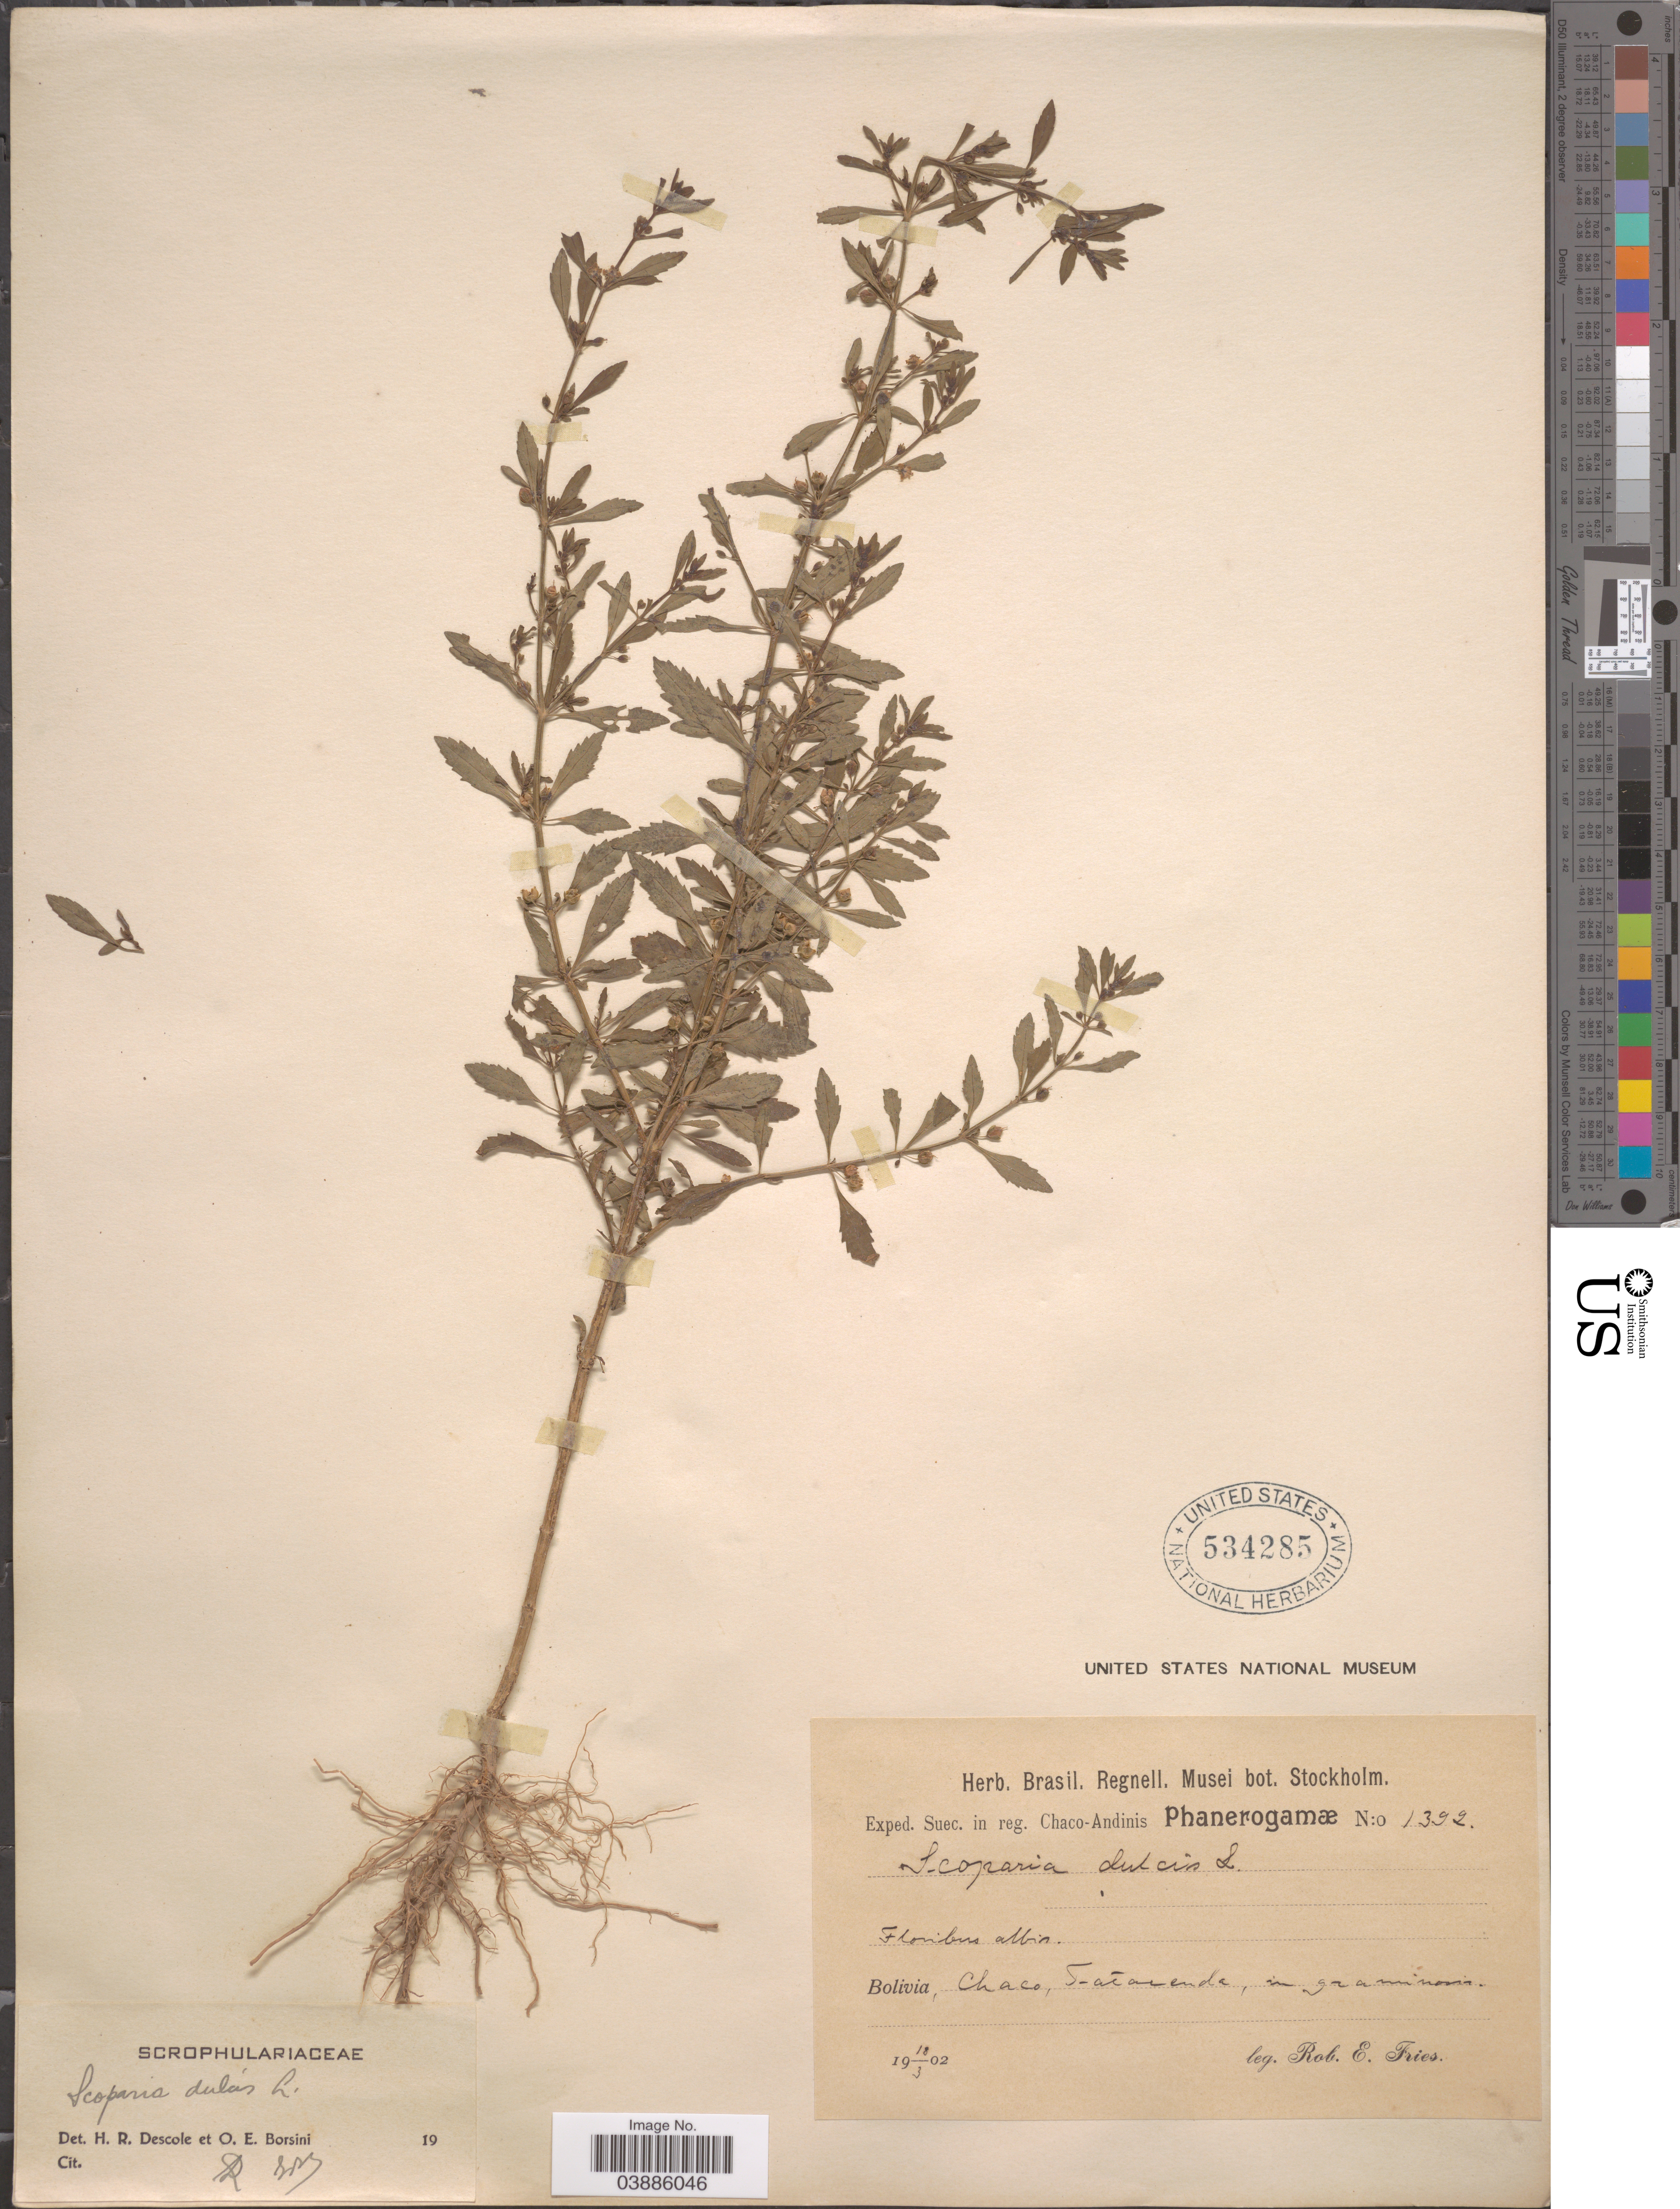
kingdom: Plantae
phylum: Tracheophyta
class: Magnoliopsida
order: Lamiales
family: Plantaginaceae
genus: Scoparia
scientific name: Scoparia dulcis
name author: L.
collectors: R. E. Fries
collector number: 1392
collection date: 1902-03-18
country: Bolivia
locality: Chaco, Tatarenda, in graminosis.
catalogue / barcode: US 534285